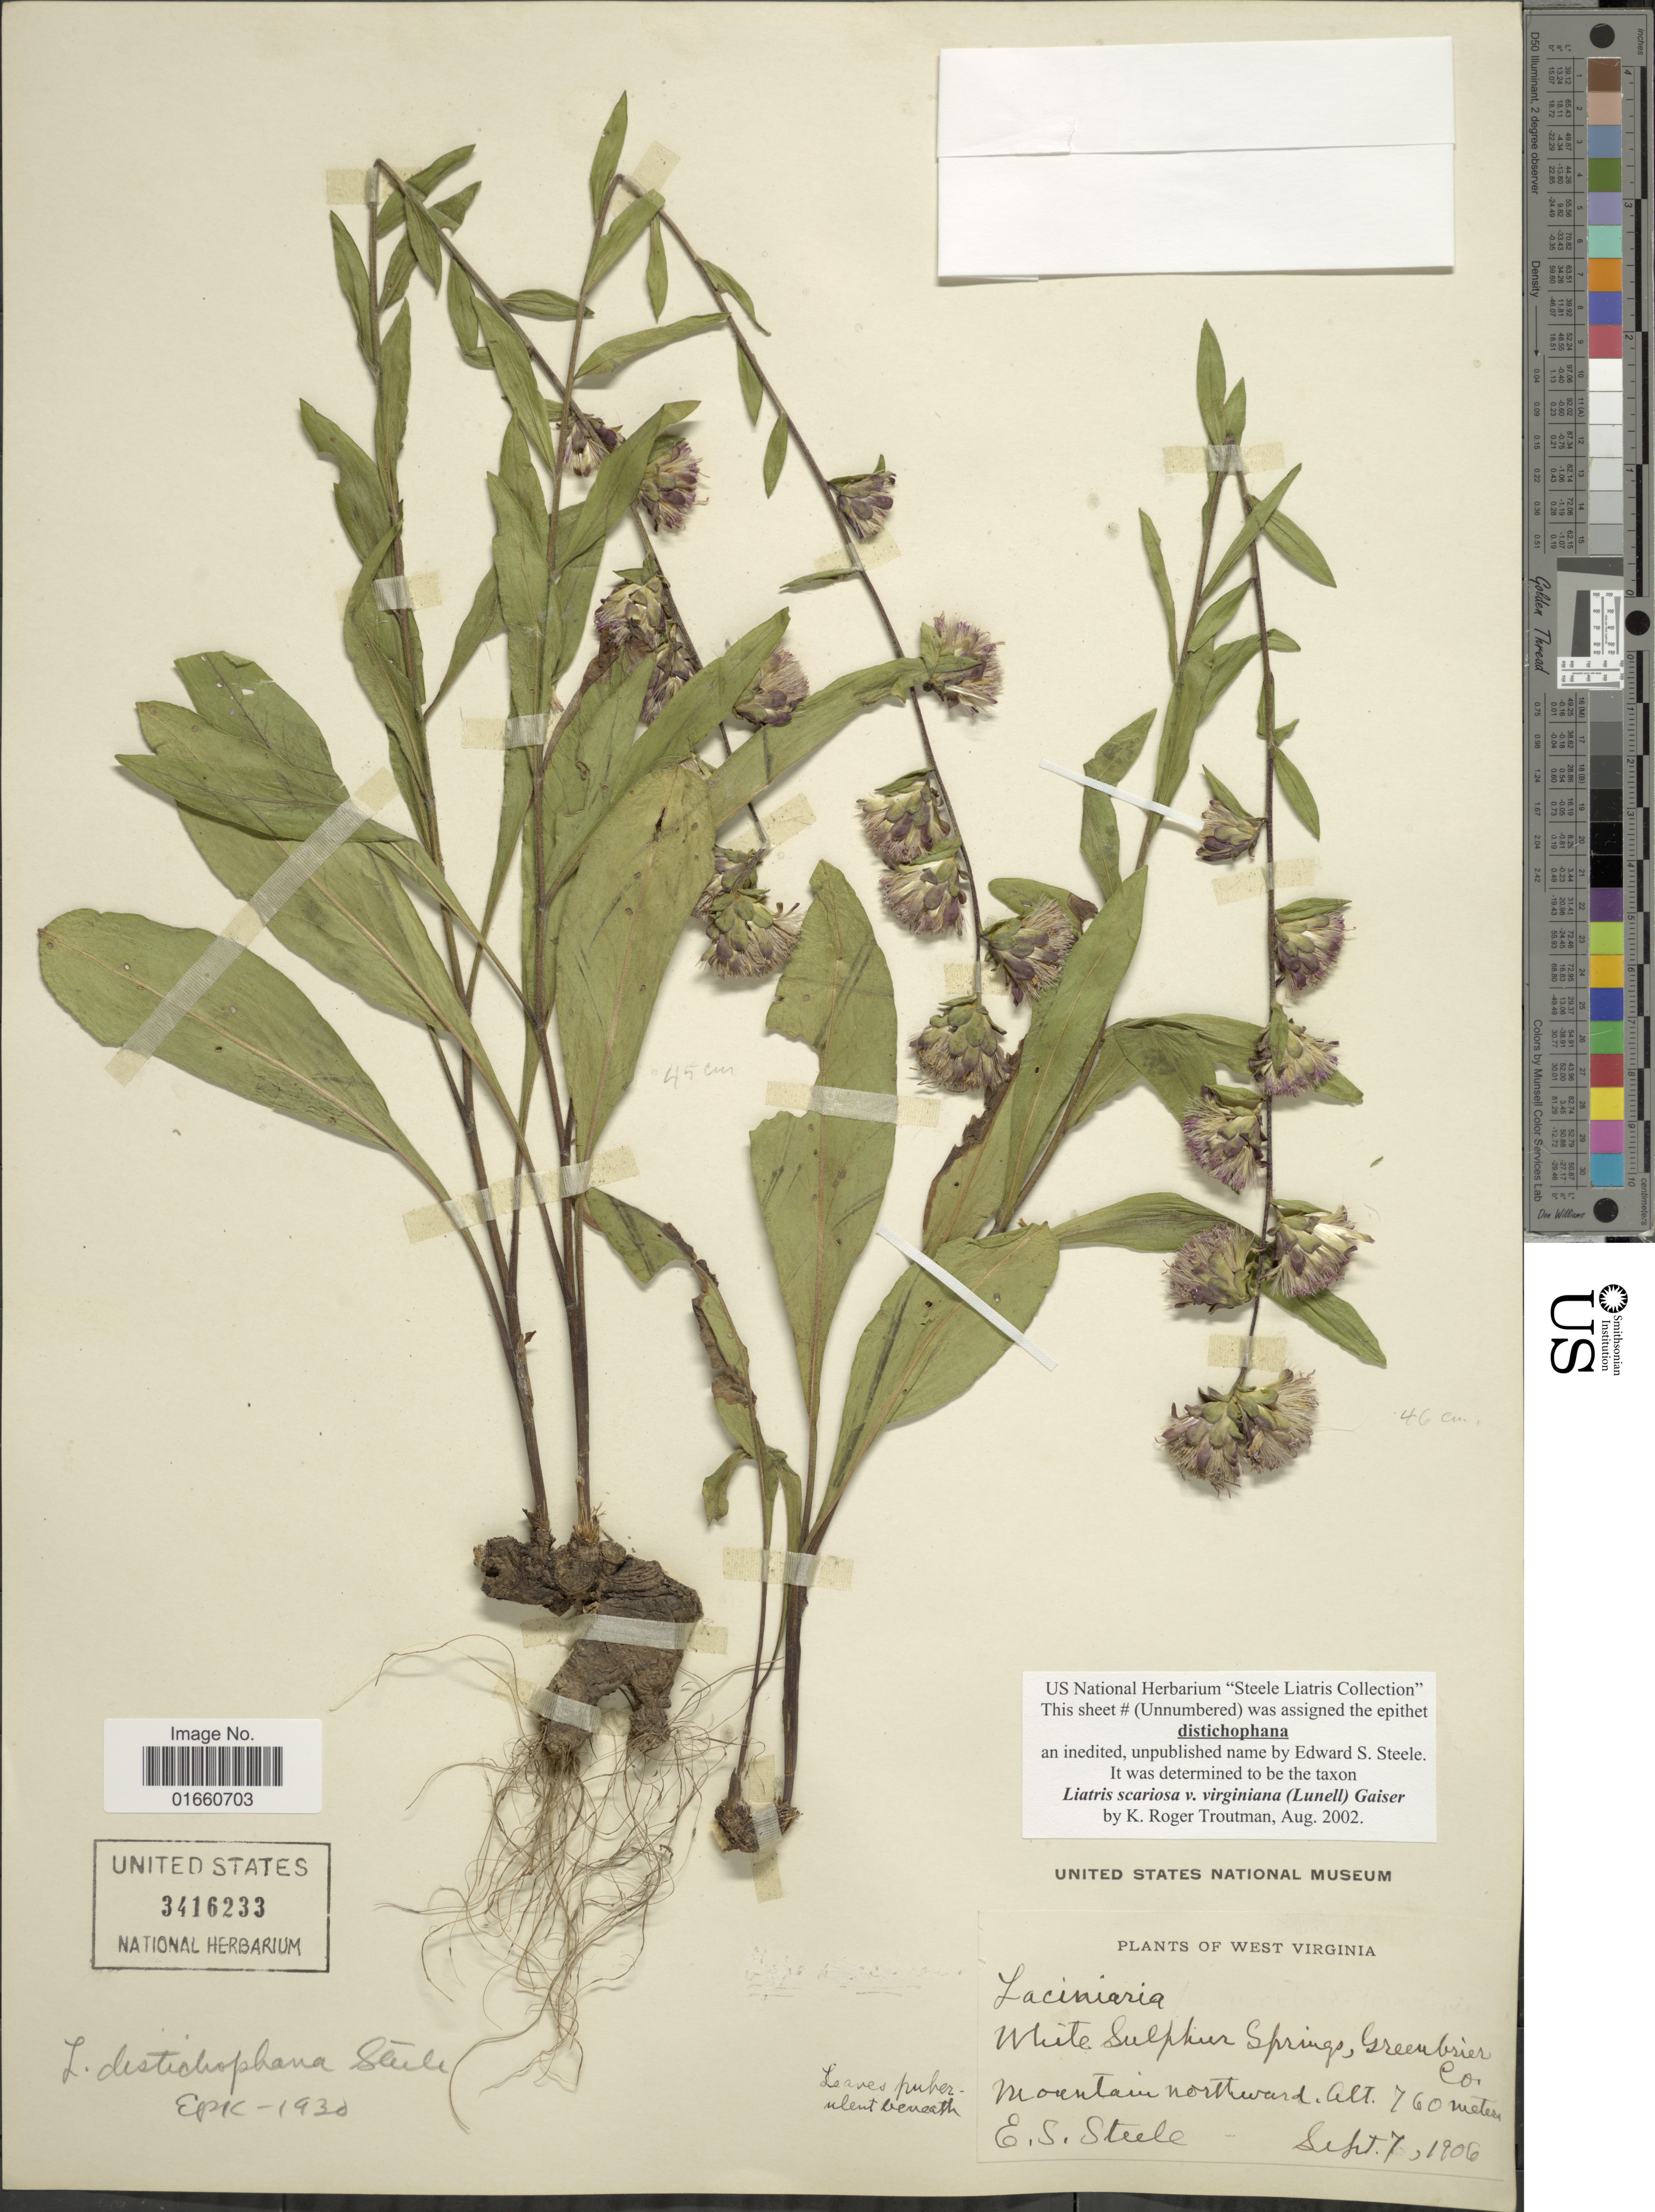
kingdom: Plantae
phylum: Tracheophyta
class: Magnoliopsida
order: Asterales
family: Asteraceae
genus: Liatris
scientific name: Liatris scariosa var. virginiana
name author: (Lunell) Gaiser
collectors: E. Steele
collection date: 1906-09-07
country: United States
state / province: West Virginia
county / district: Greenbrier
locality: White Sulphur Springs, Mountain northward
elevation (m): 760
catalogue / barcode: US 3416233